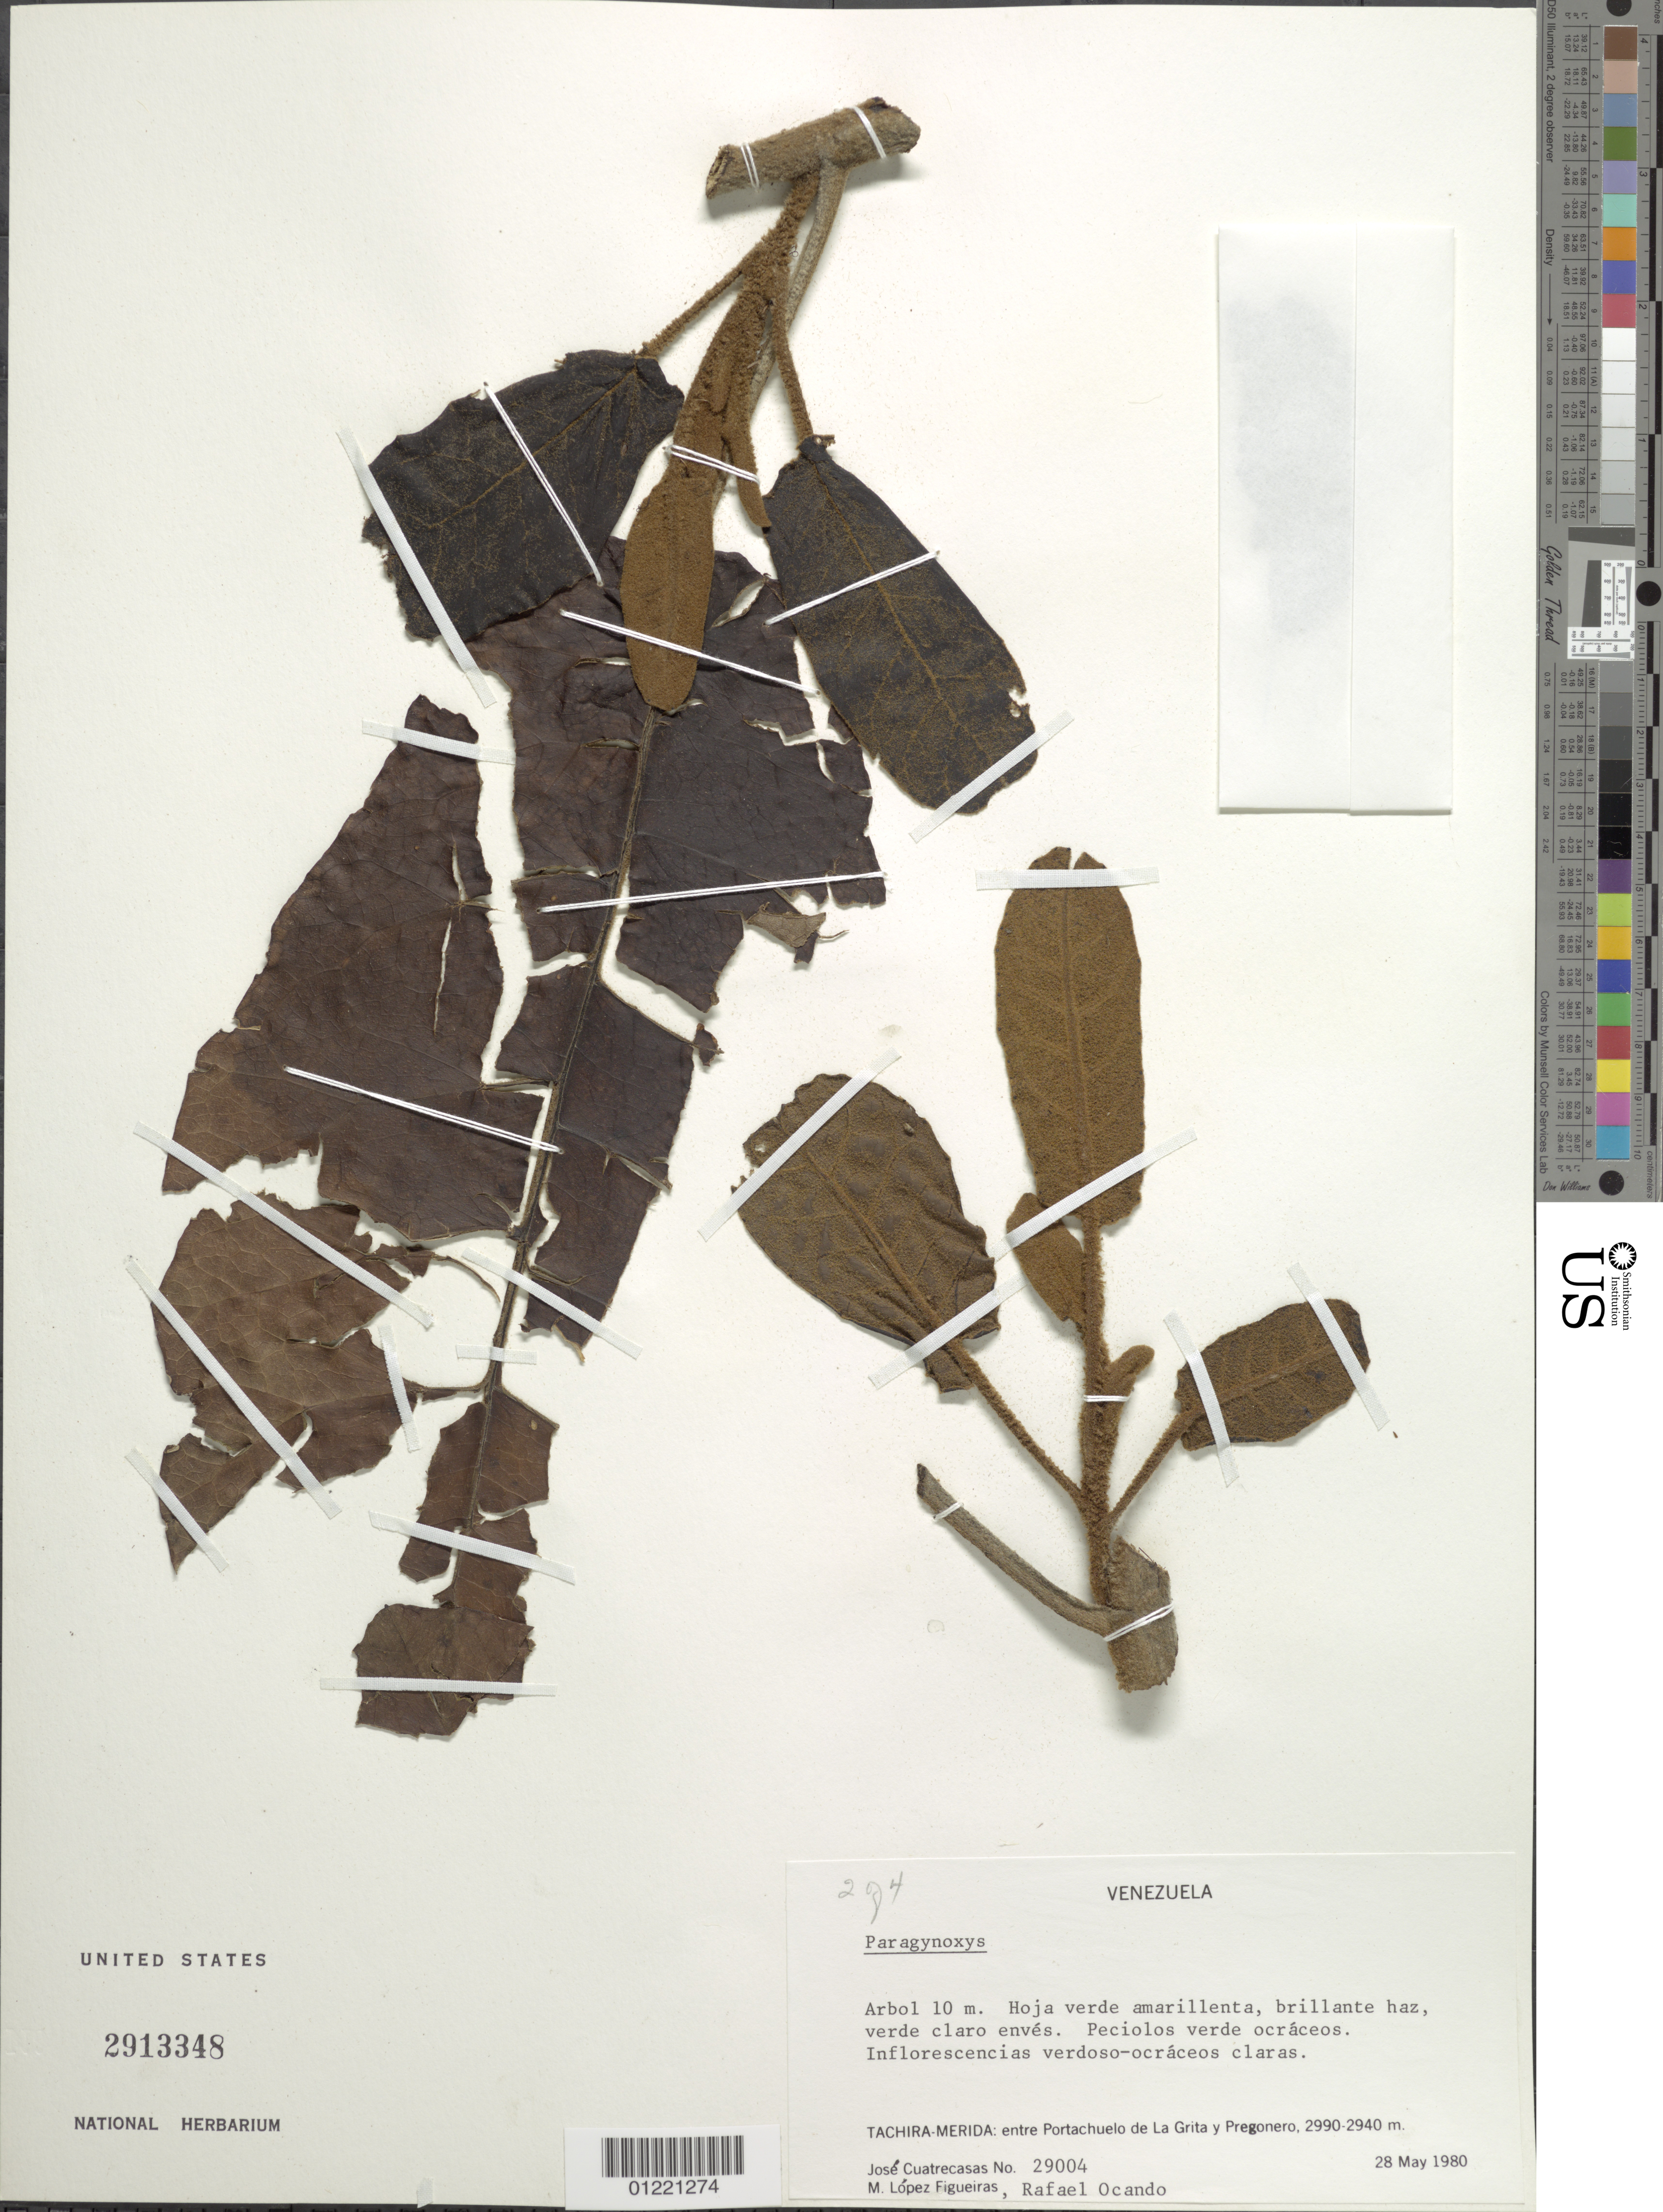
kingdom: Plantae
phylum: Tracheophyta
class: Magnoliopsida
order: Asterales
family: Asteraceae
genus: Paragynoxys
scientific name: Paragynoxys venezuelae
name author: (V.M. Badillo) Cuatrec.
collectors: J. Cuatrecasas, M. López Figueiras & R. Ocando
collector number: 29004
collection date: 1980-05-28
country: Venezuela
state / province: Táchira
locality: Tachira-Merida: entre Portachuelo de La Grita y Pregonero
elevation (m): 2940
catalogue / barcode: US 2913349